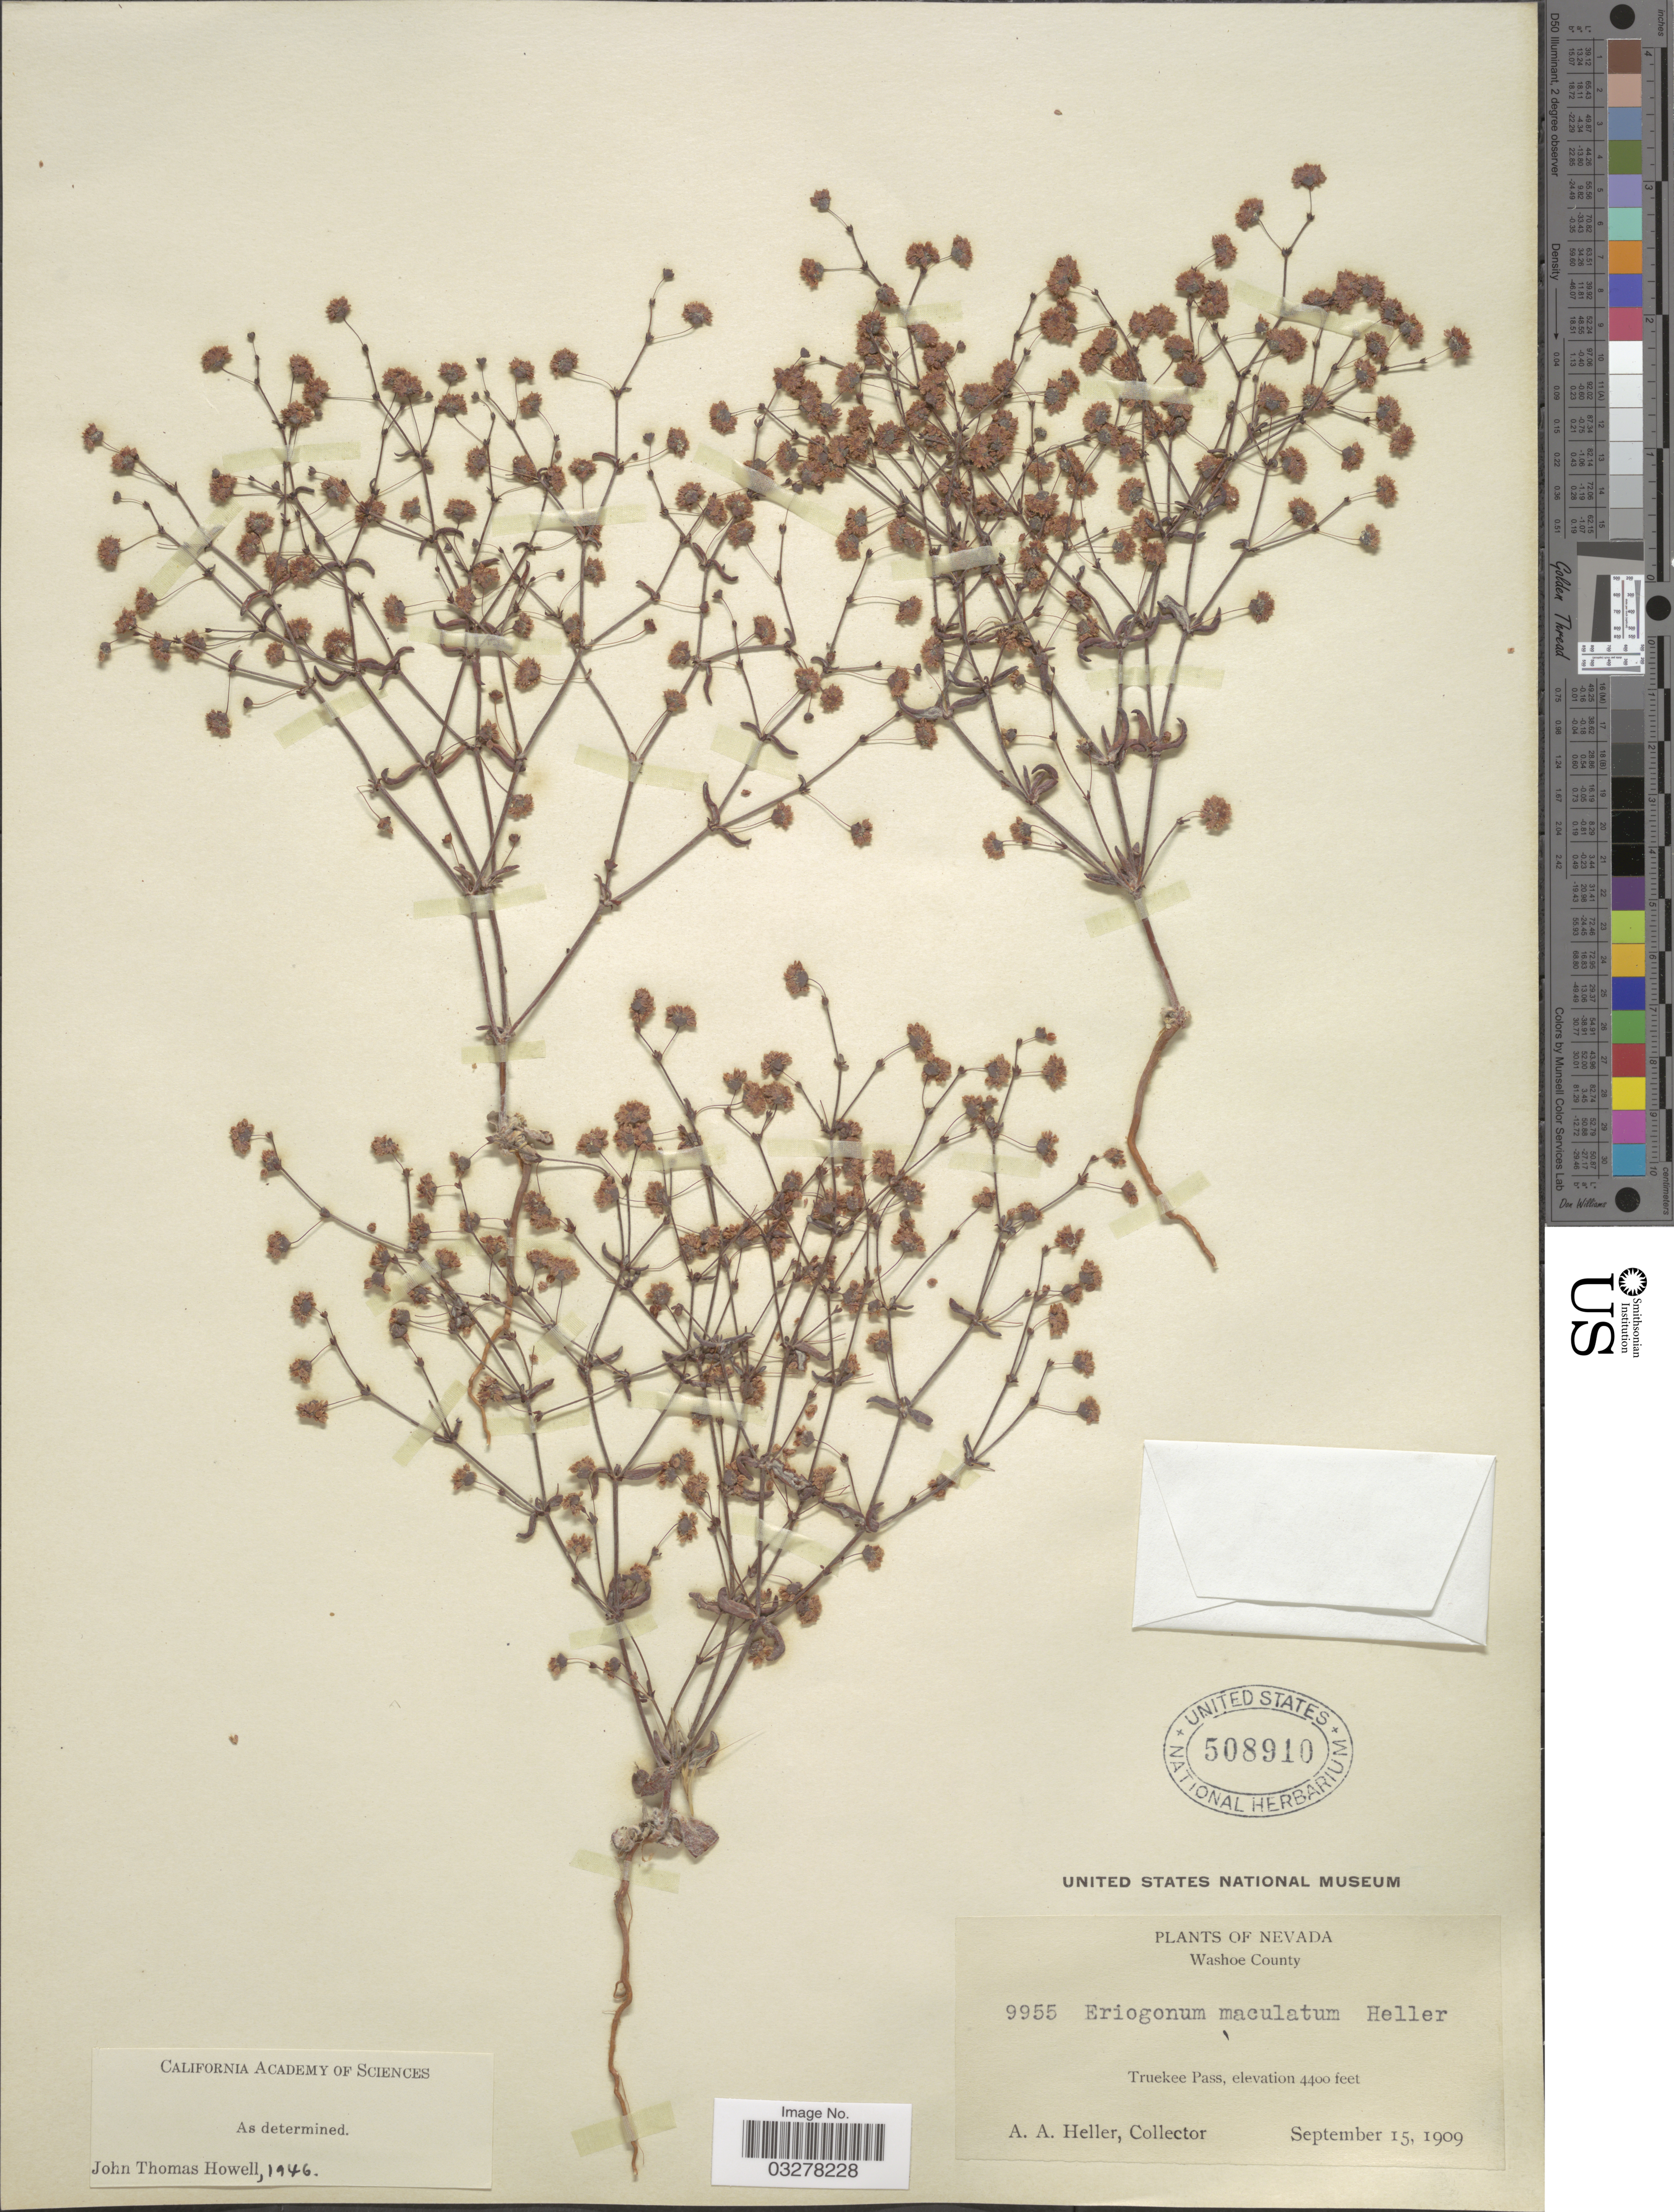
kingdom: Plantae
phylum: Tracheophyta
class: Magnoliopsida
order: Caryophyllales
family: Polygonaceae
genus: Eriogonum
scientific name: Eriogonum maculatum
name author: A. Heller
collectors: A. A. Heller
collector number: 9955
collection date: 1909-09-15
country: United States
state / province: Nevada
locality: Washoe County. Truckee Pass.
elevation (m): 1341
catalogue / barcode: US 508910